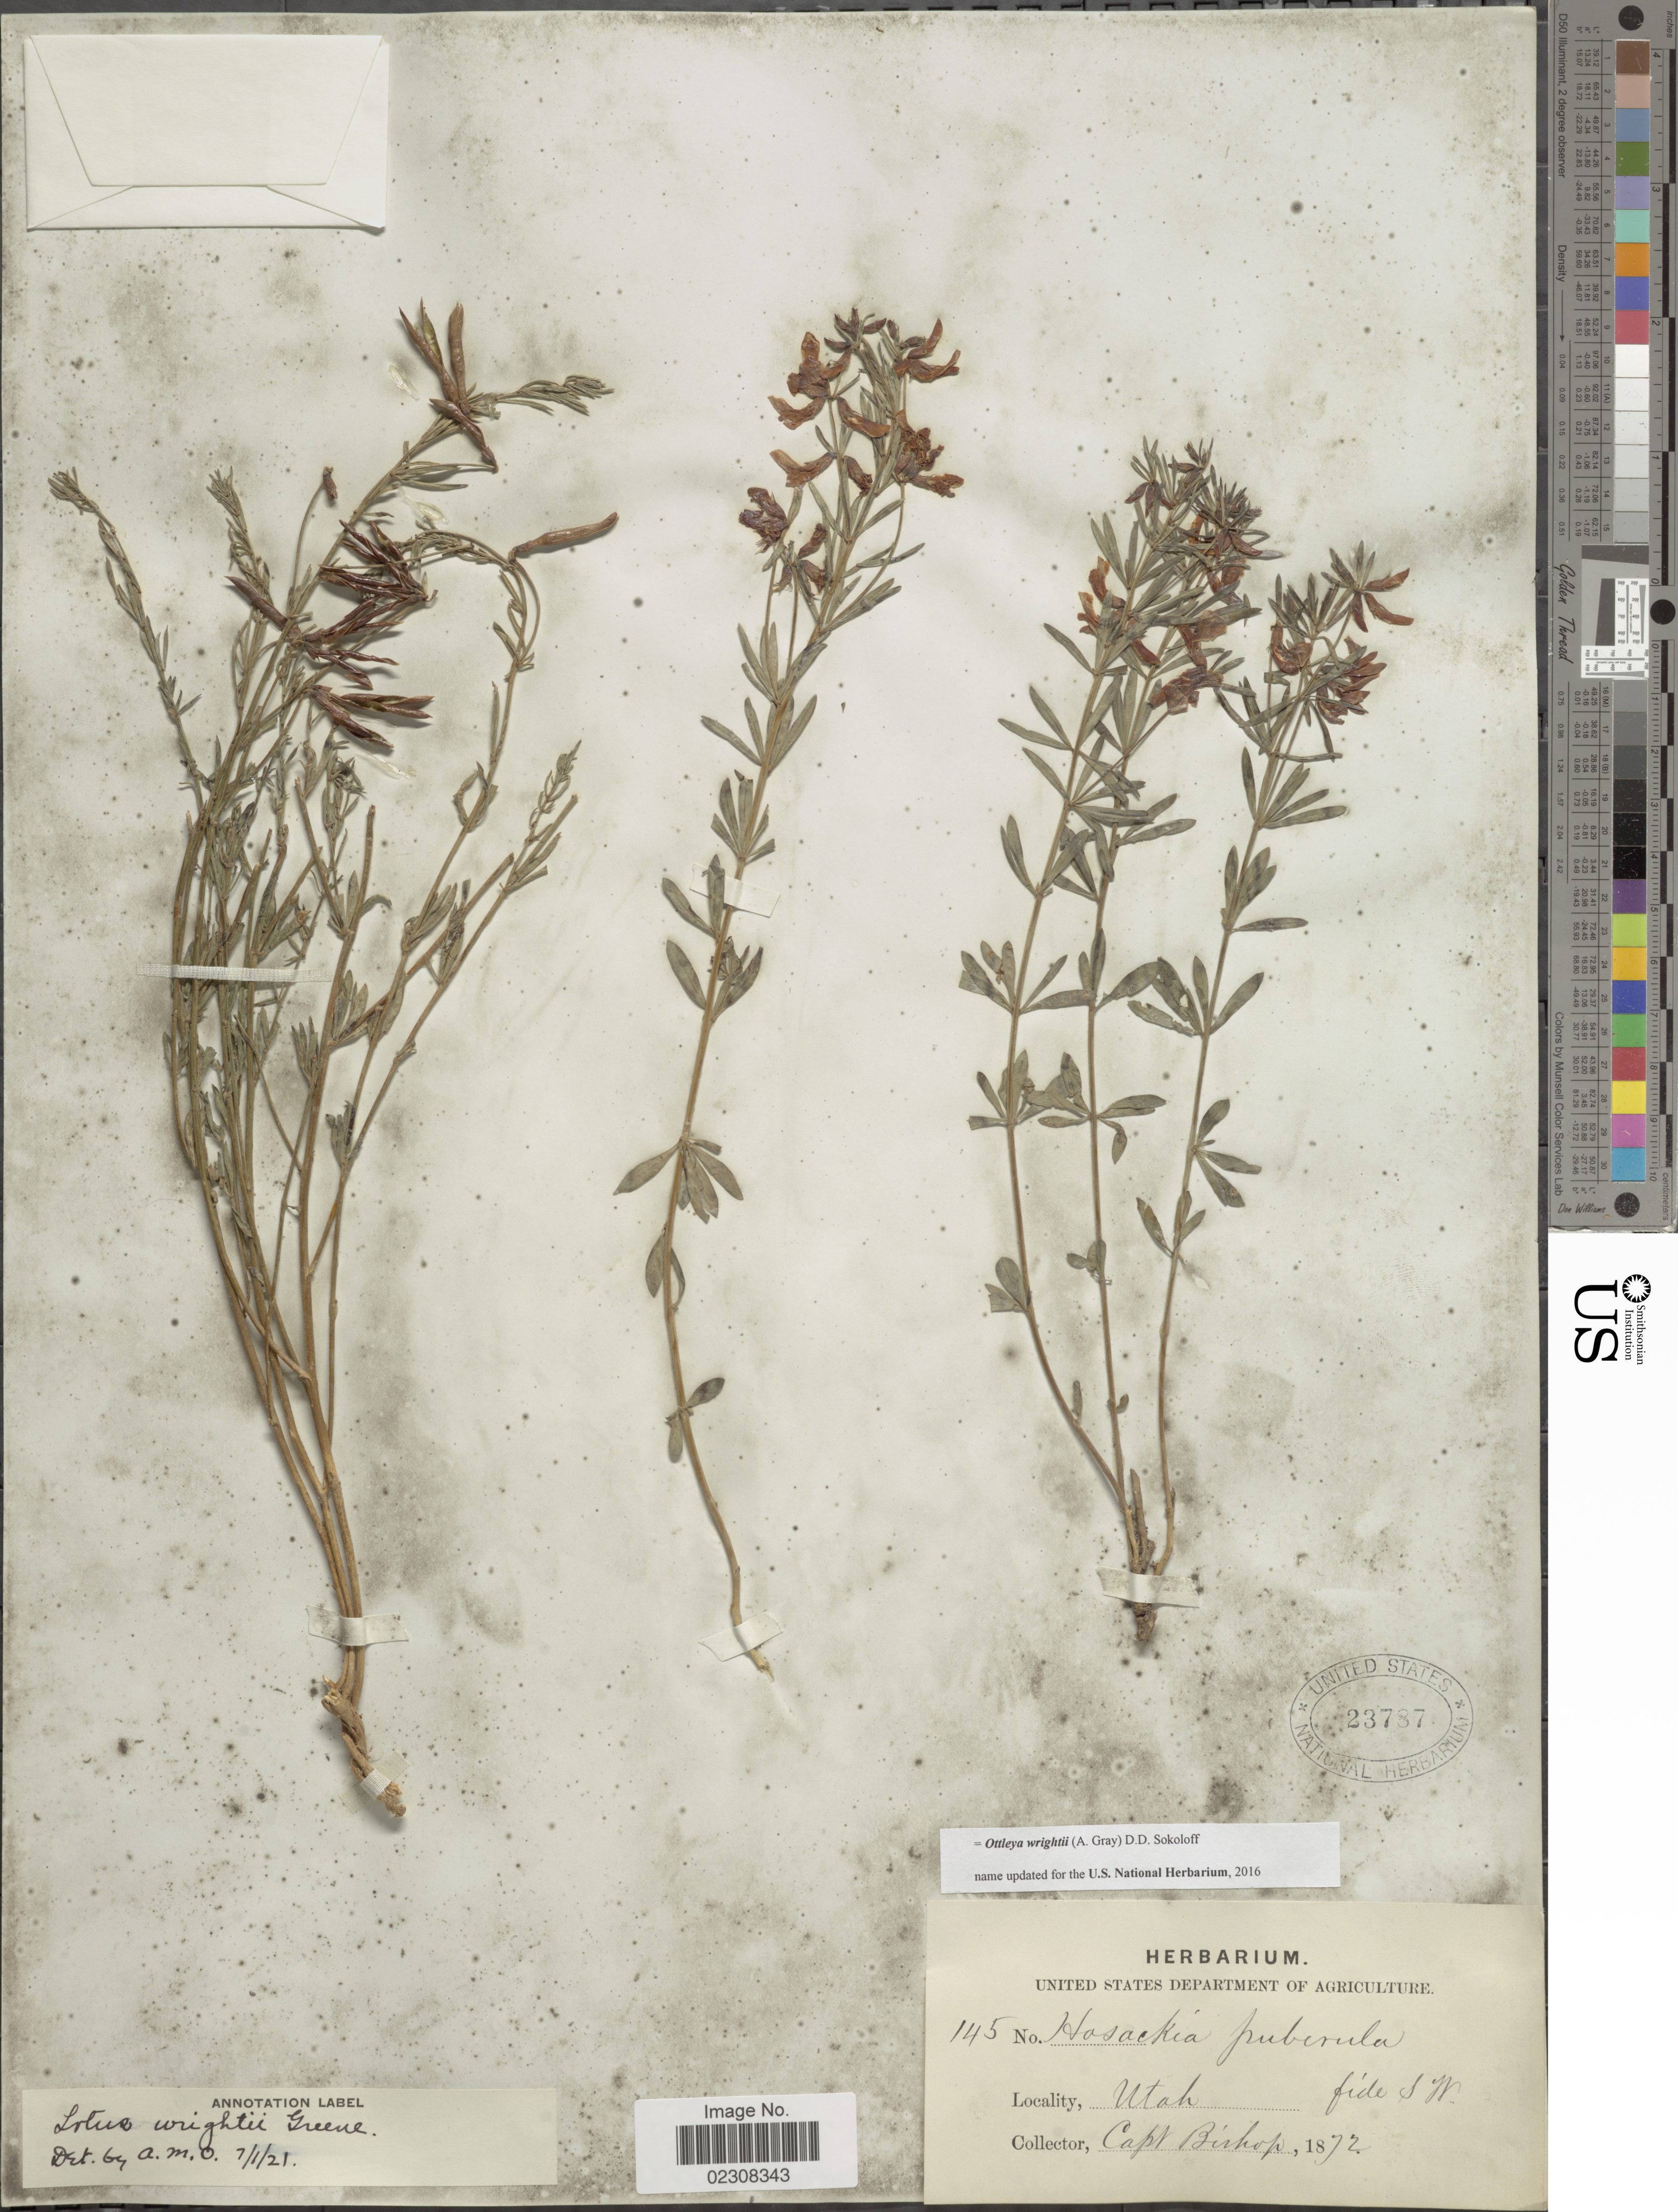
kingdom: Plantae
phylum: Tracheophyta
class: Magnoliopsida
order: Fabales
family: Fabaceae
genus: Ottleya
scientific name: Ottleya wrightii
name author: (A. Gray) D.D. Sokoloff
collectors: F. M. Bishop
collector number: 145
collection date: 1872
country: United States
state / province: Utah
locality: Fide S.W.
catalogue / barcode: US 23787